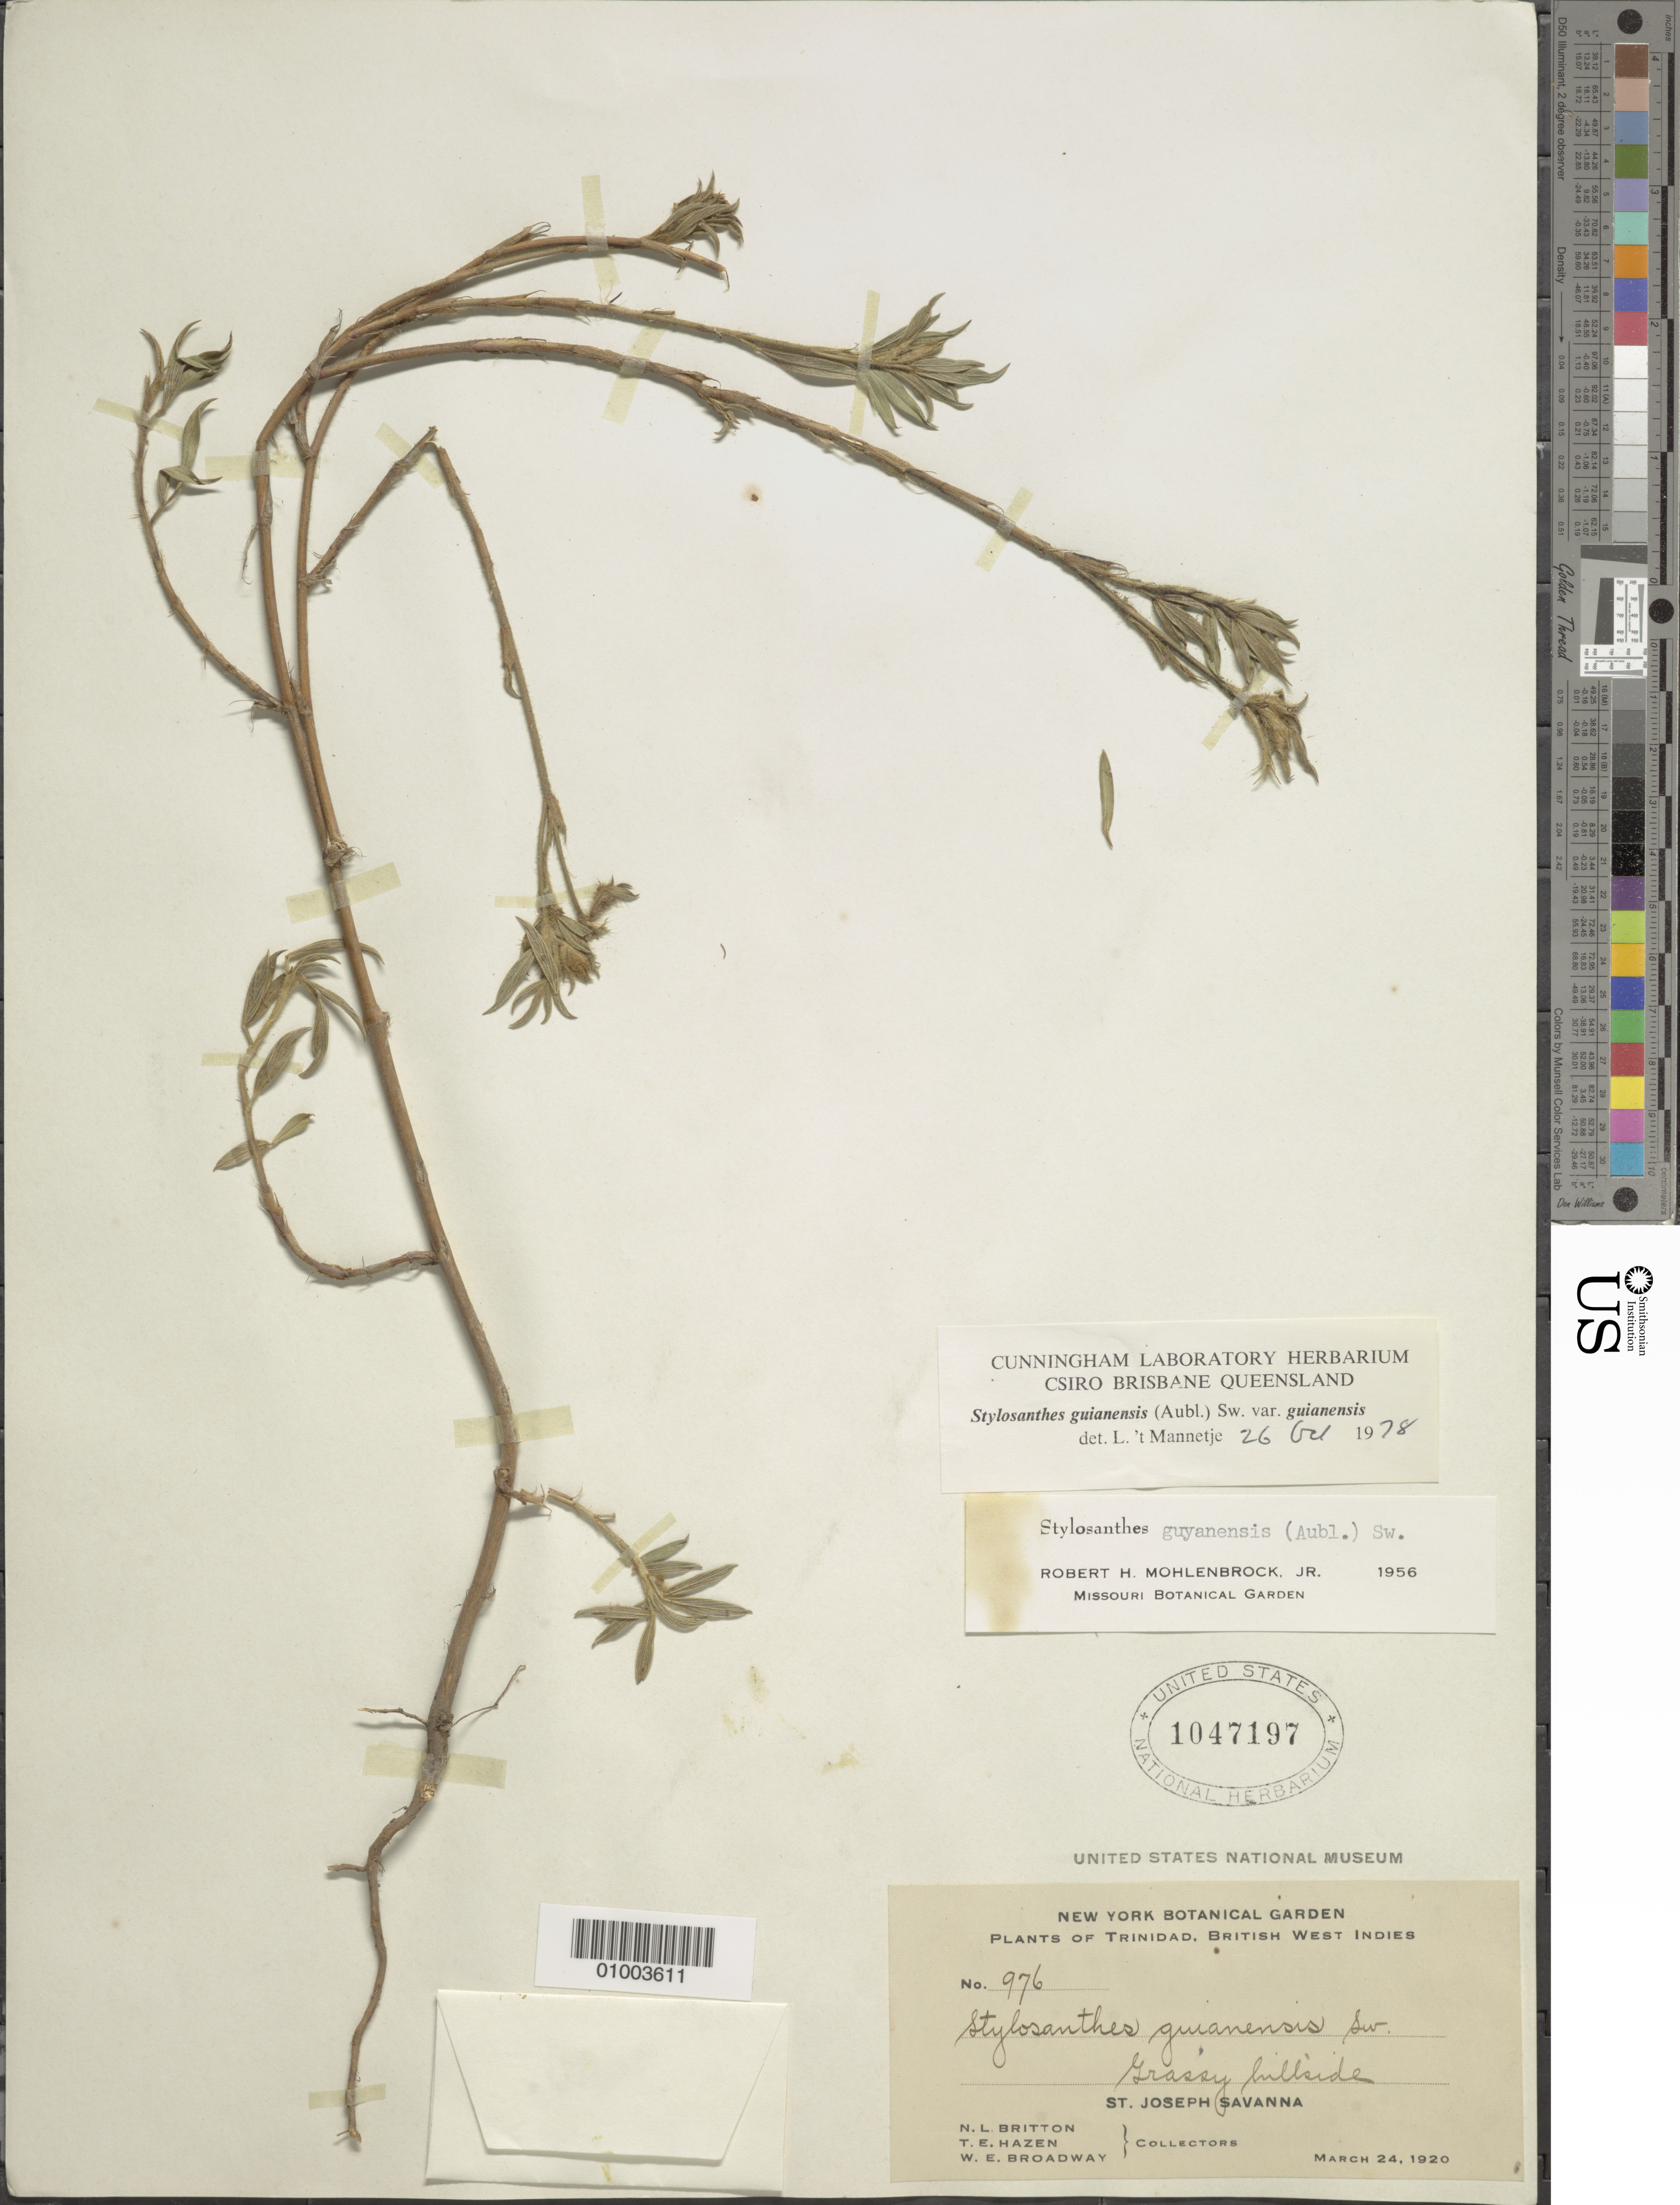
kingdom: Plantae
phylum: Tracheophyta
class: Magnoliopsida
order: Fabales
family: Fabaceae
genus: Stylosanthes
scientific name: Stylosanthes guianensis var. guianensis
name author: (Aubl.) Sw.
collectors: N. Britton, T. E. Hazen & W. E. Broadway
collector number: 976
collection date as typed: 24 Mar 1920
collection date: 1920-03-24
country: Trinidad and Tobago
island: Trinidad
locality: St. Joseph Savanna. Grassy hillside.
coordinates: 0 N, 0 E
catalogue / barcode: US 1047197